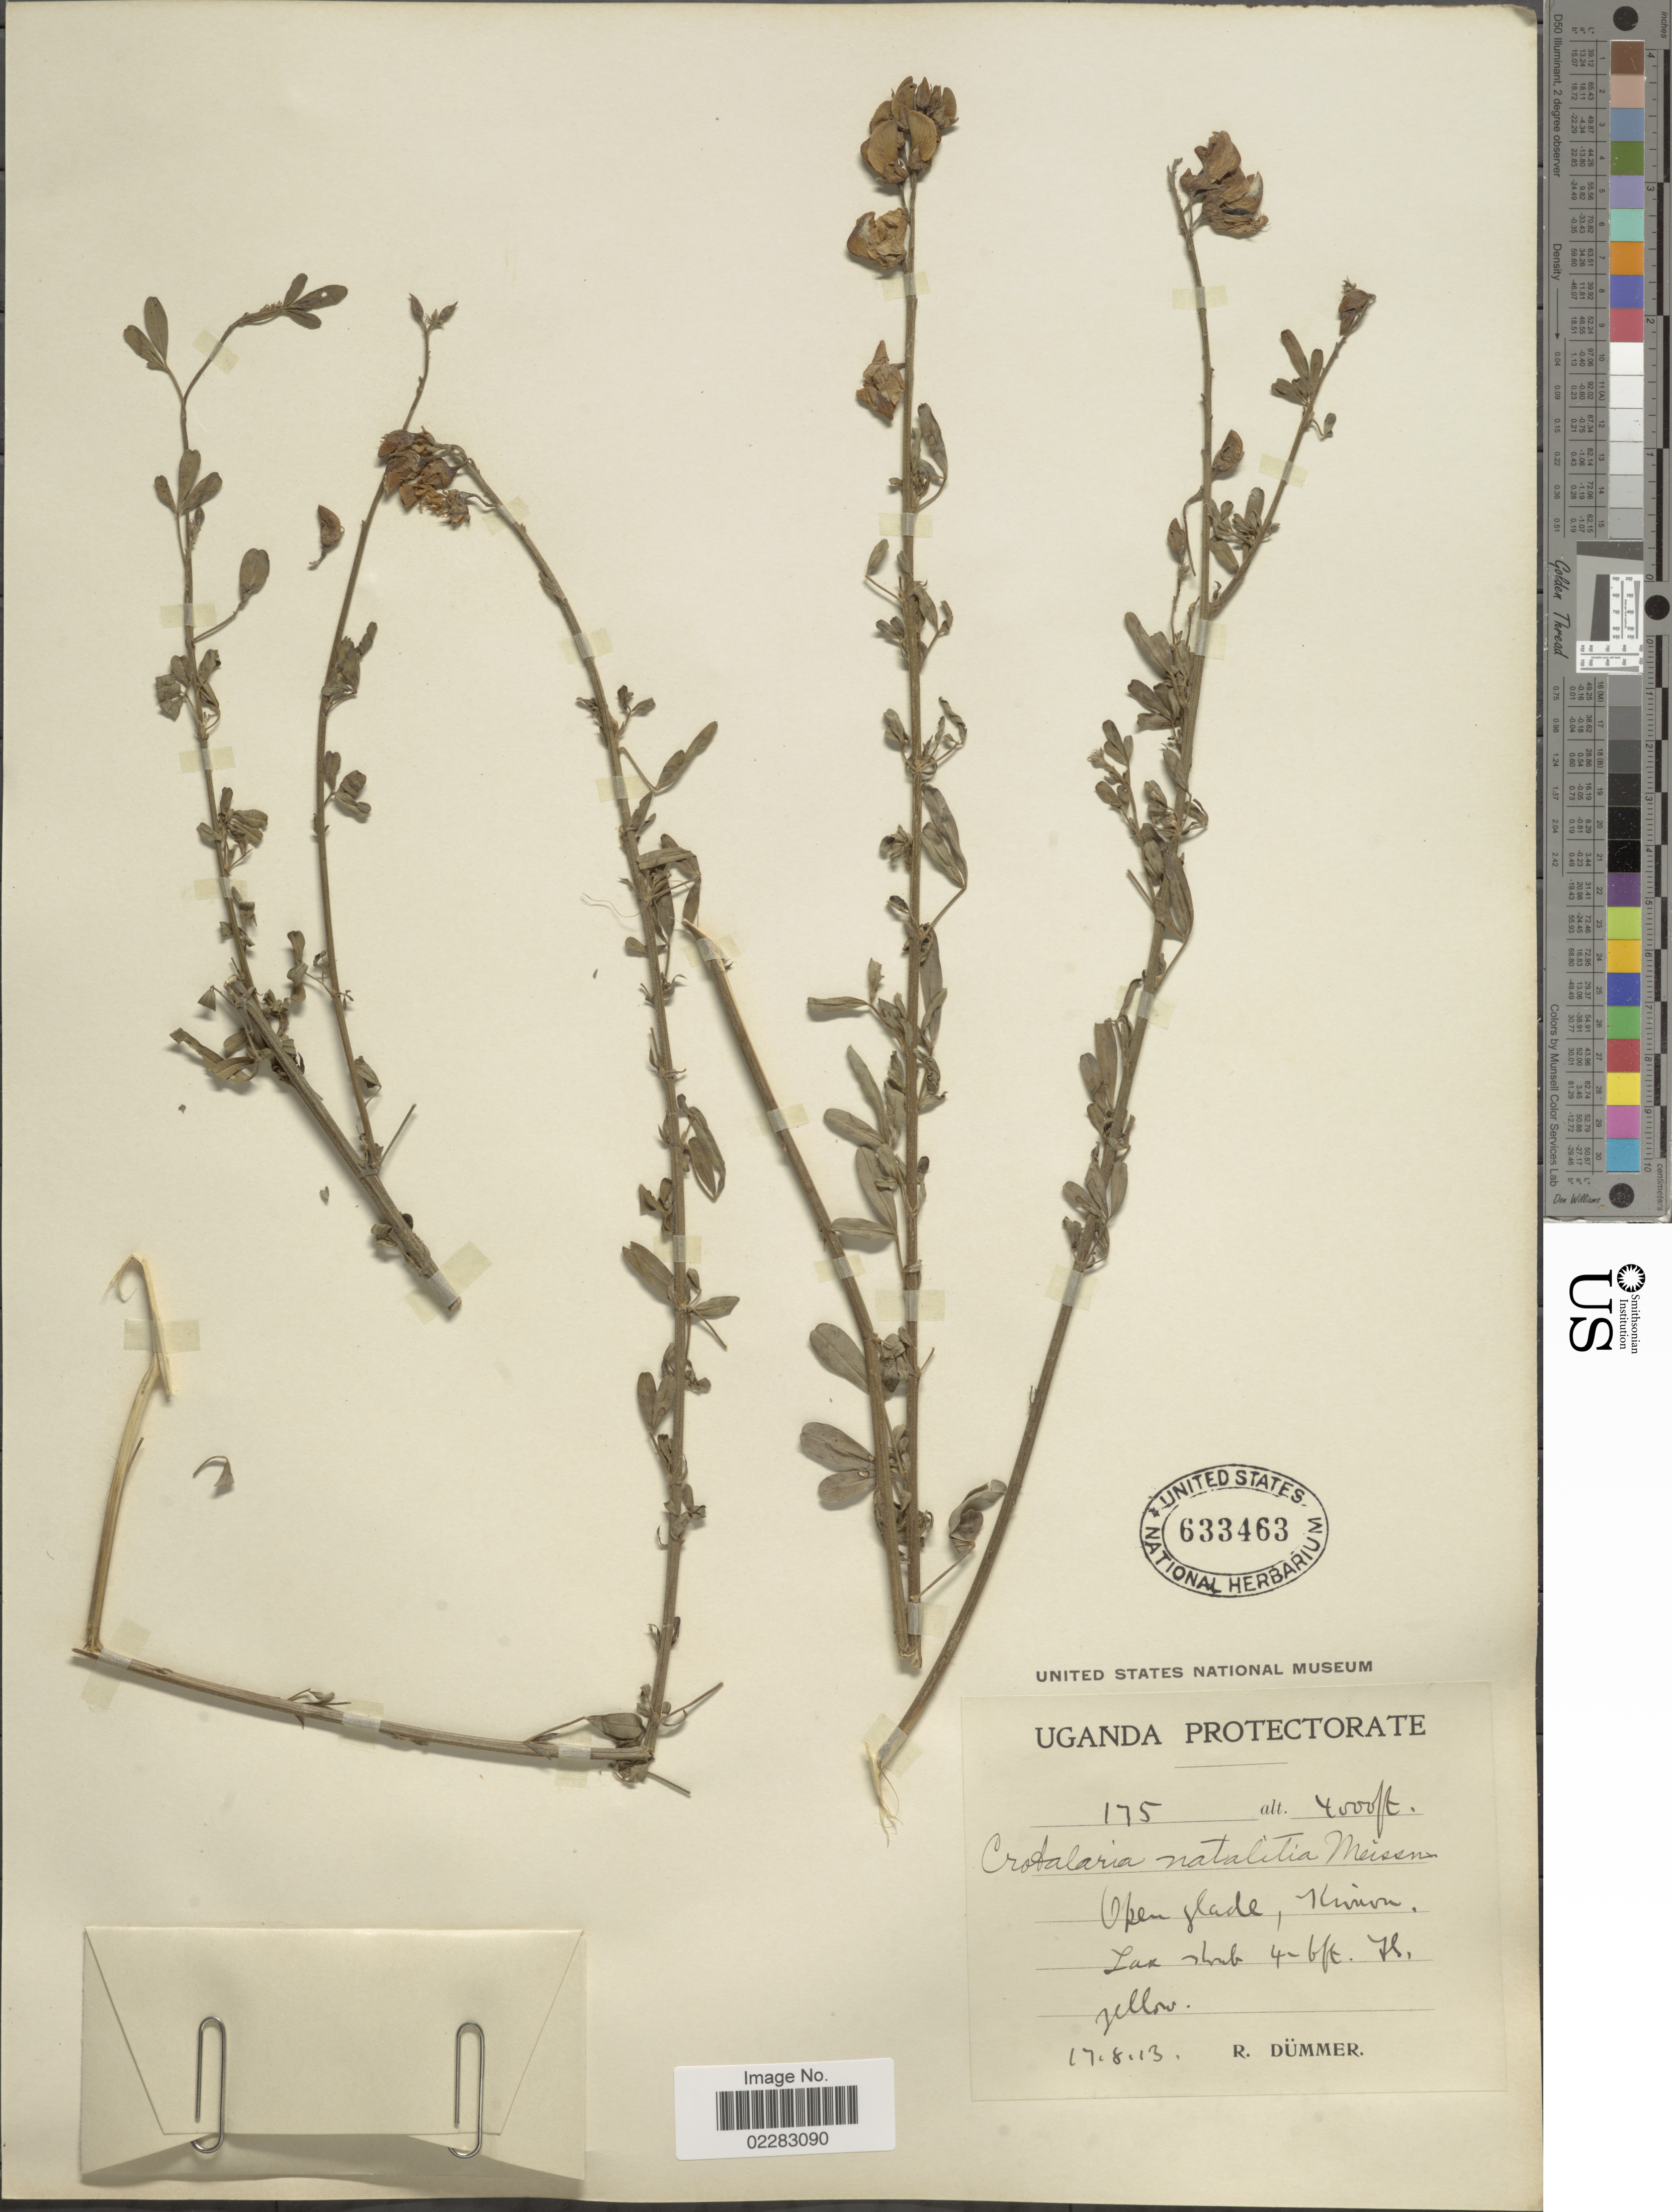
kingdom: Plantae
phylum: Tracheophyta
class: Magnoliopsida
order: Fabales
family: Fabaceae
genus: Crotalaria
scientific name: Crotalaria natalitia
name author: Meisn.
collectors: R. A. Dümmer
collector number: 175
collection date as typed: Transcribed d/m/y: 17/8/13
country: Uganda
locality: Open glade, Kivuvu.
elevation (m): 1219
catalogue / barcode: US 633463